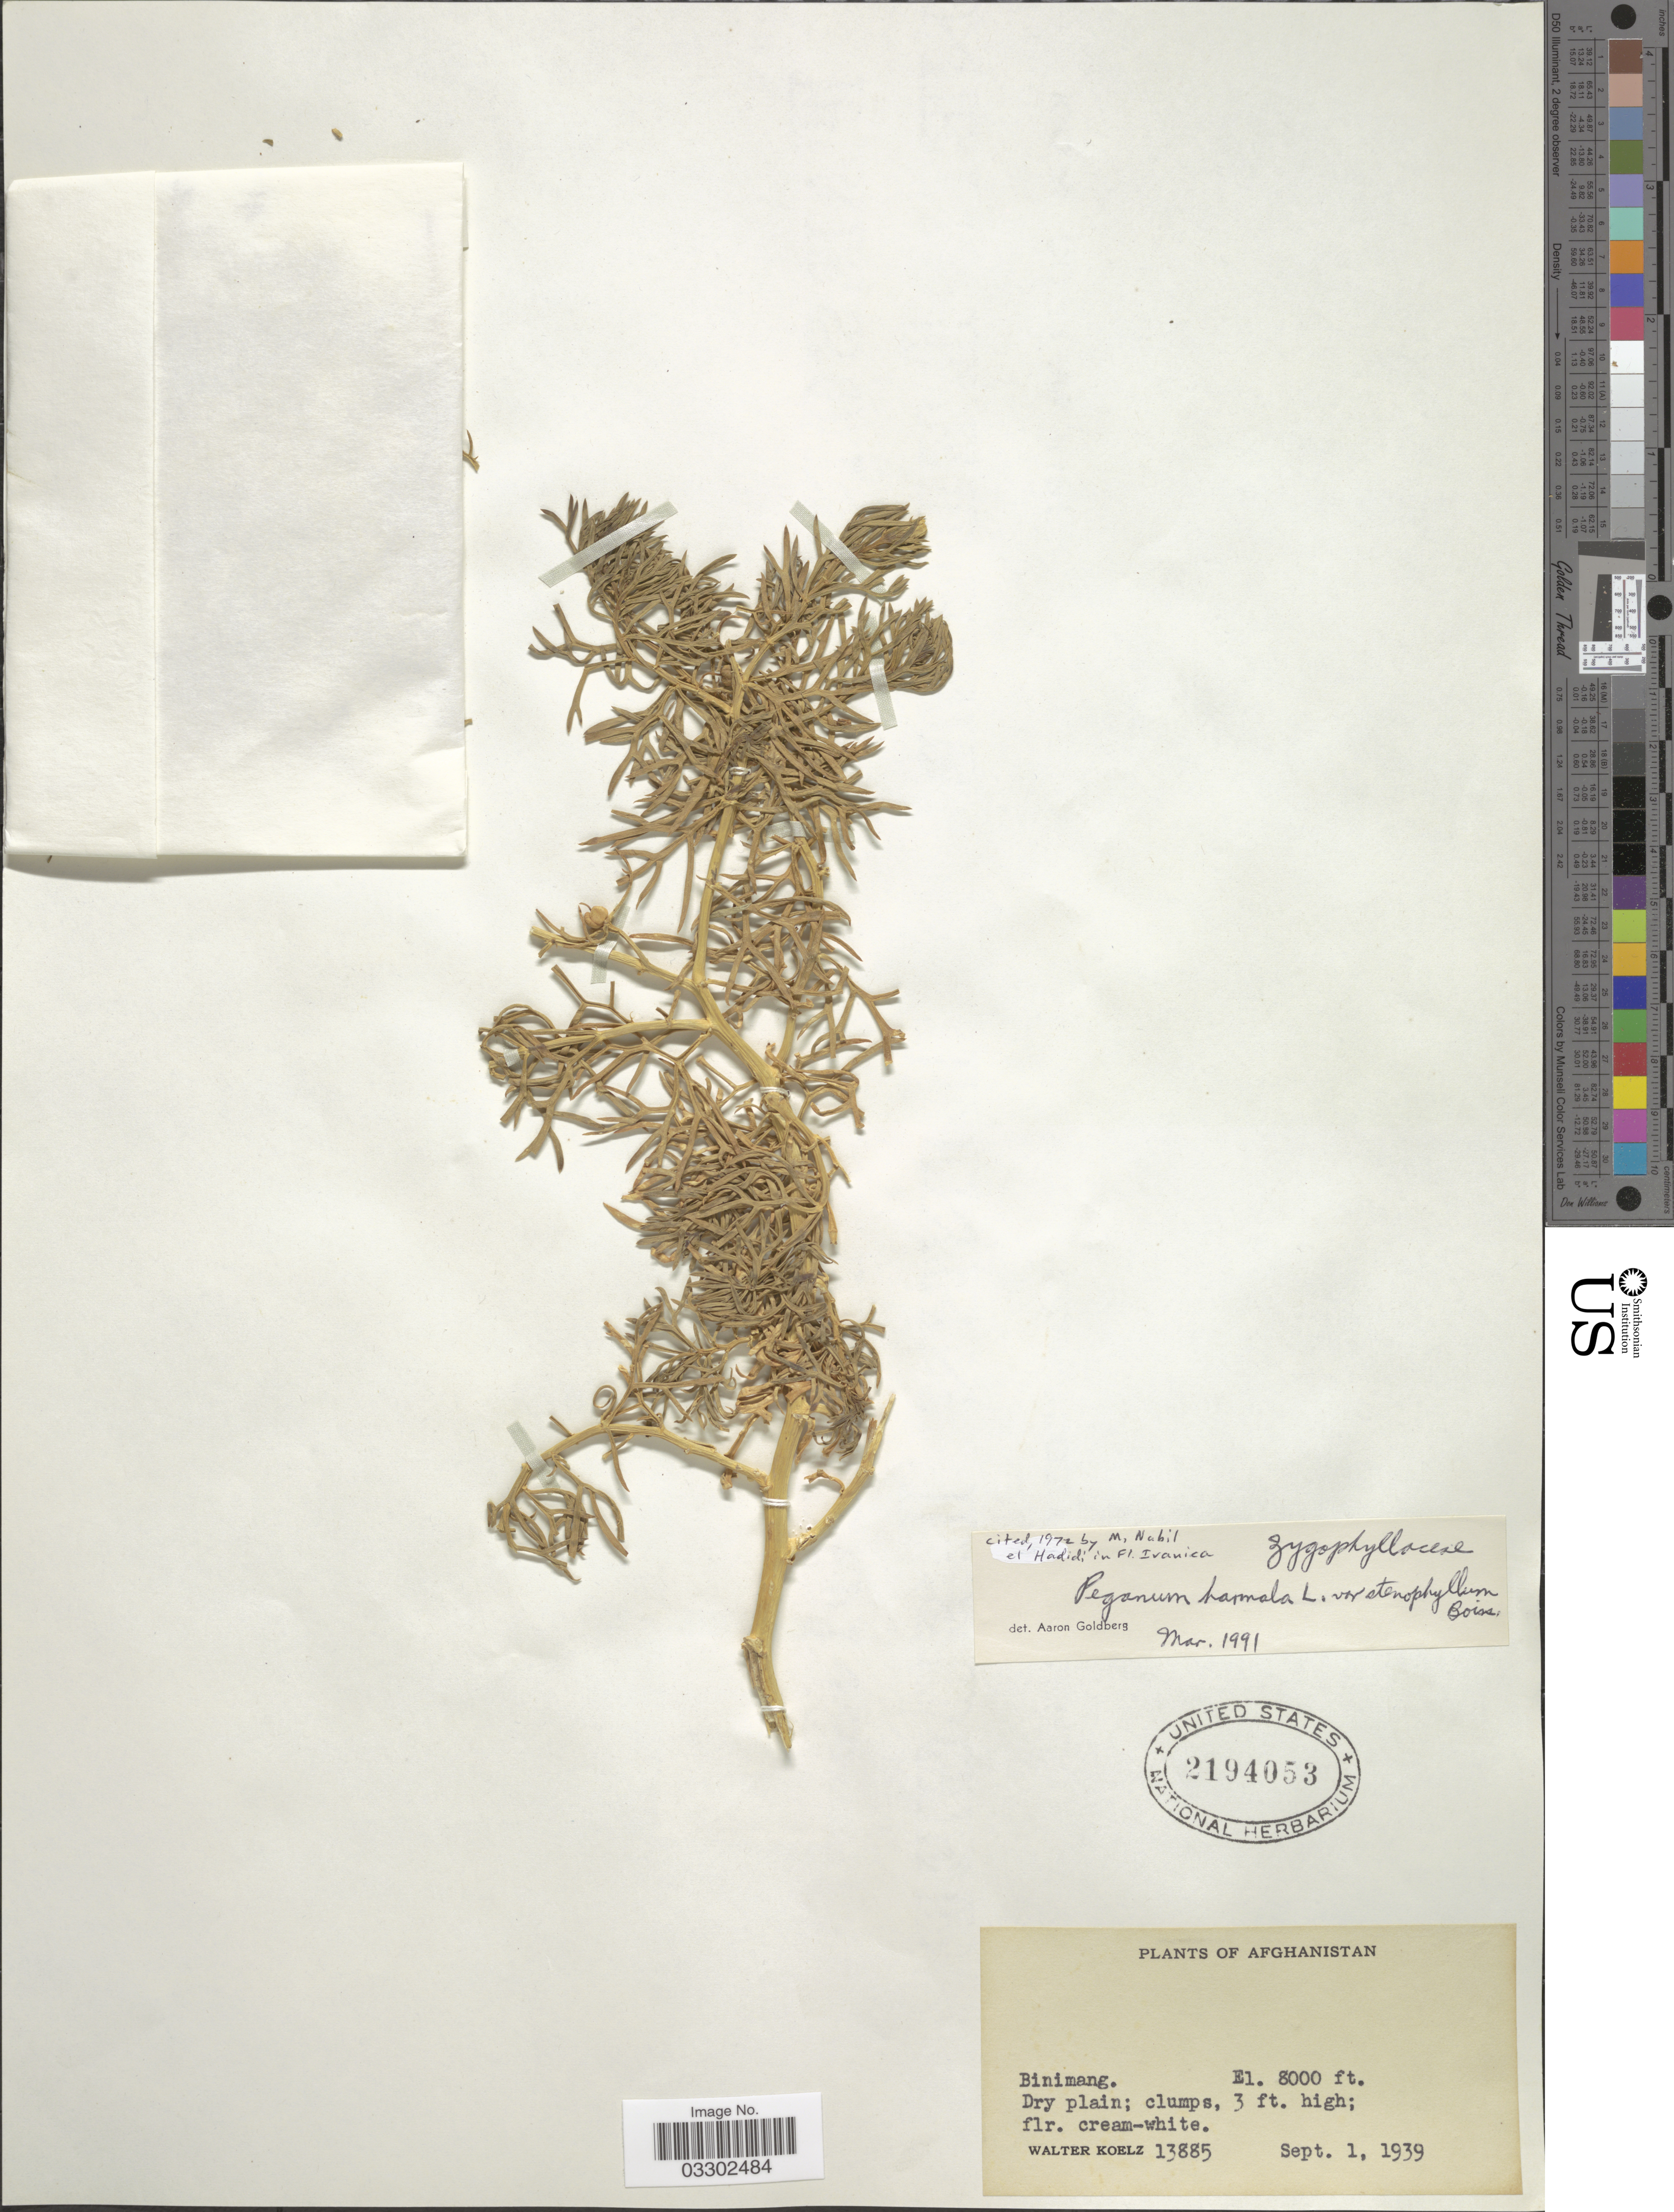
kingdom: Plantae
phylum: Tracheophyta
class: Magnoliopsida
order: Sapindales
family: Tetradiclidaceae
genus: Peganum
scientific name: Peganum harmala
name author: L.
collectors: W. N. Koelz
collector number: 13885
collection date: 1939-09-01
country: Afghanistan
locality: Binimang.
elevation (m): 2438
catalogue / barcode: US 2194053